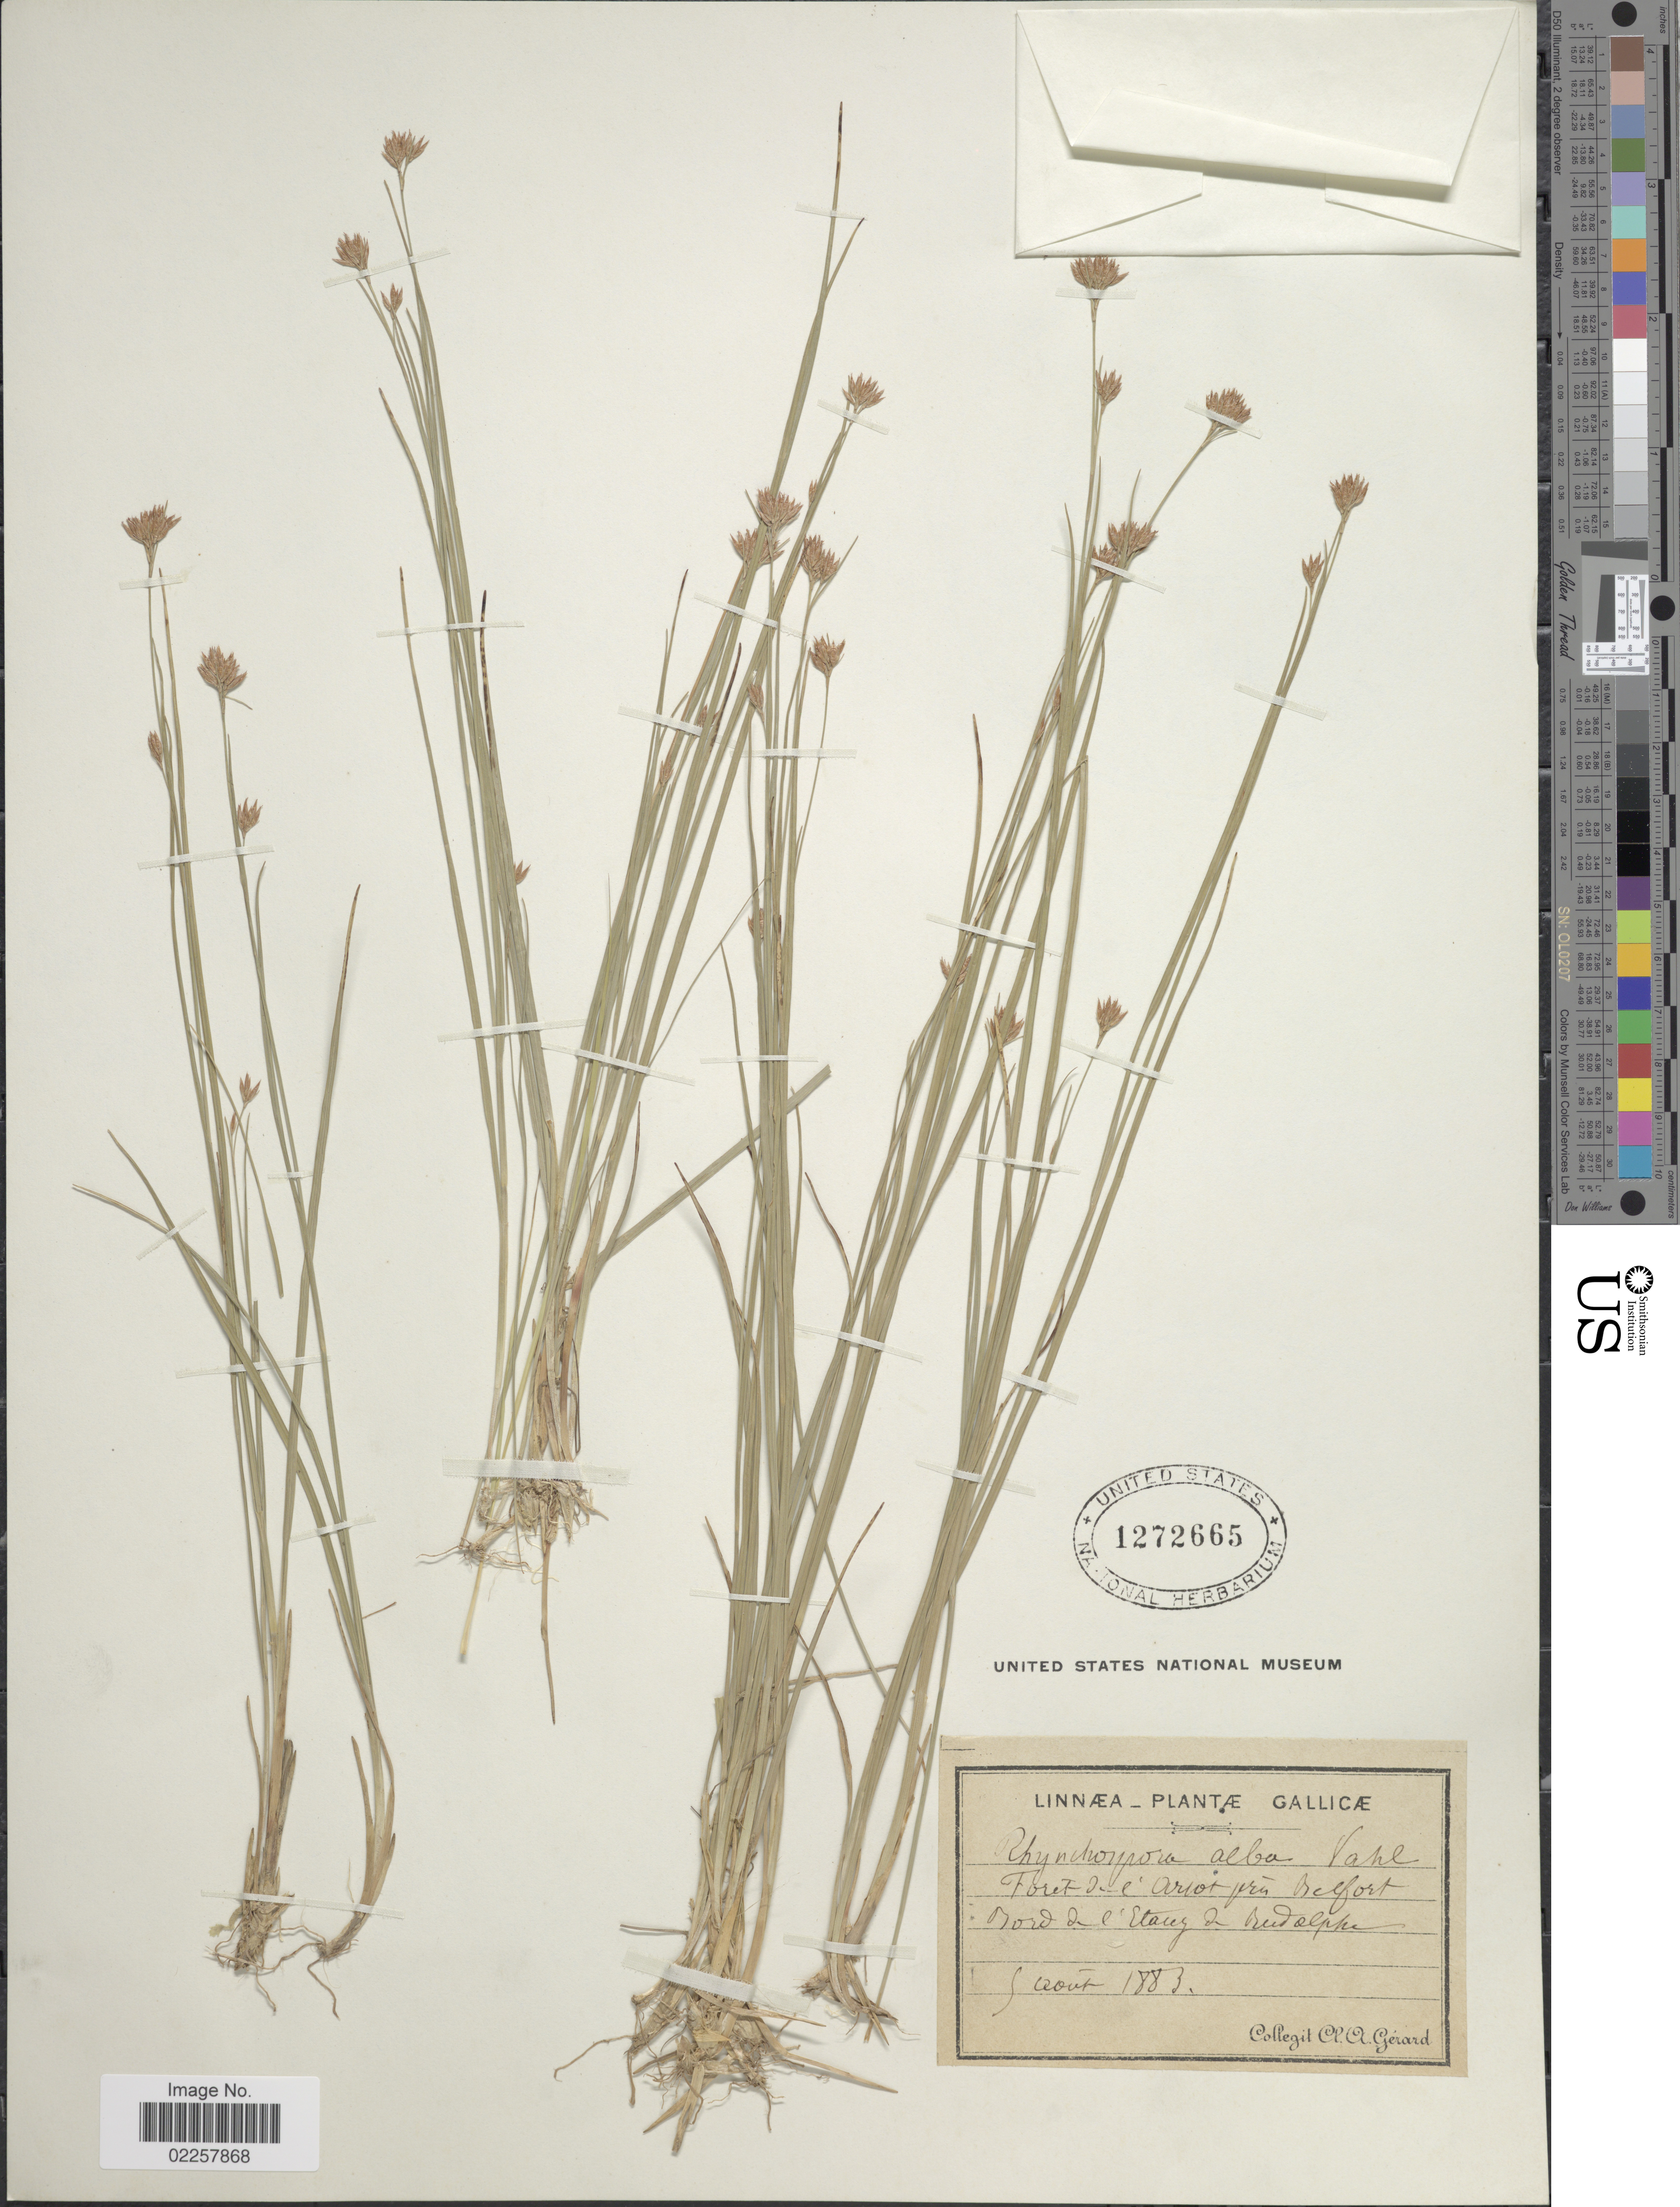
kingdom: Plantae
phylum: Tracheophyta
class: Liliopsida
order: Poales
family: Cyperaceae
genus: Rhynchospora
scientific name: Rhynchospora alba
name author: (L.) Vahl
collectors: C. Gerard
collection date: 1883-08-08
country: France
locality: Galliae, Foret del Ariot pres Belfort, Bord del Etauz de Rudolph [interpreted]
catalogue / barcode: US 1272665